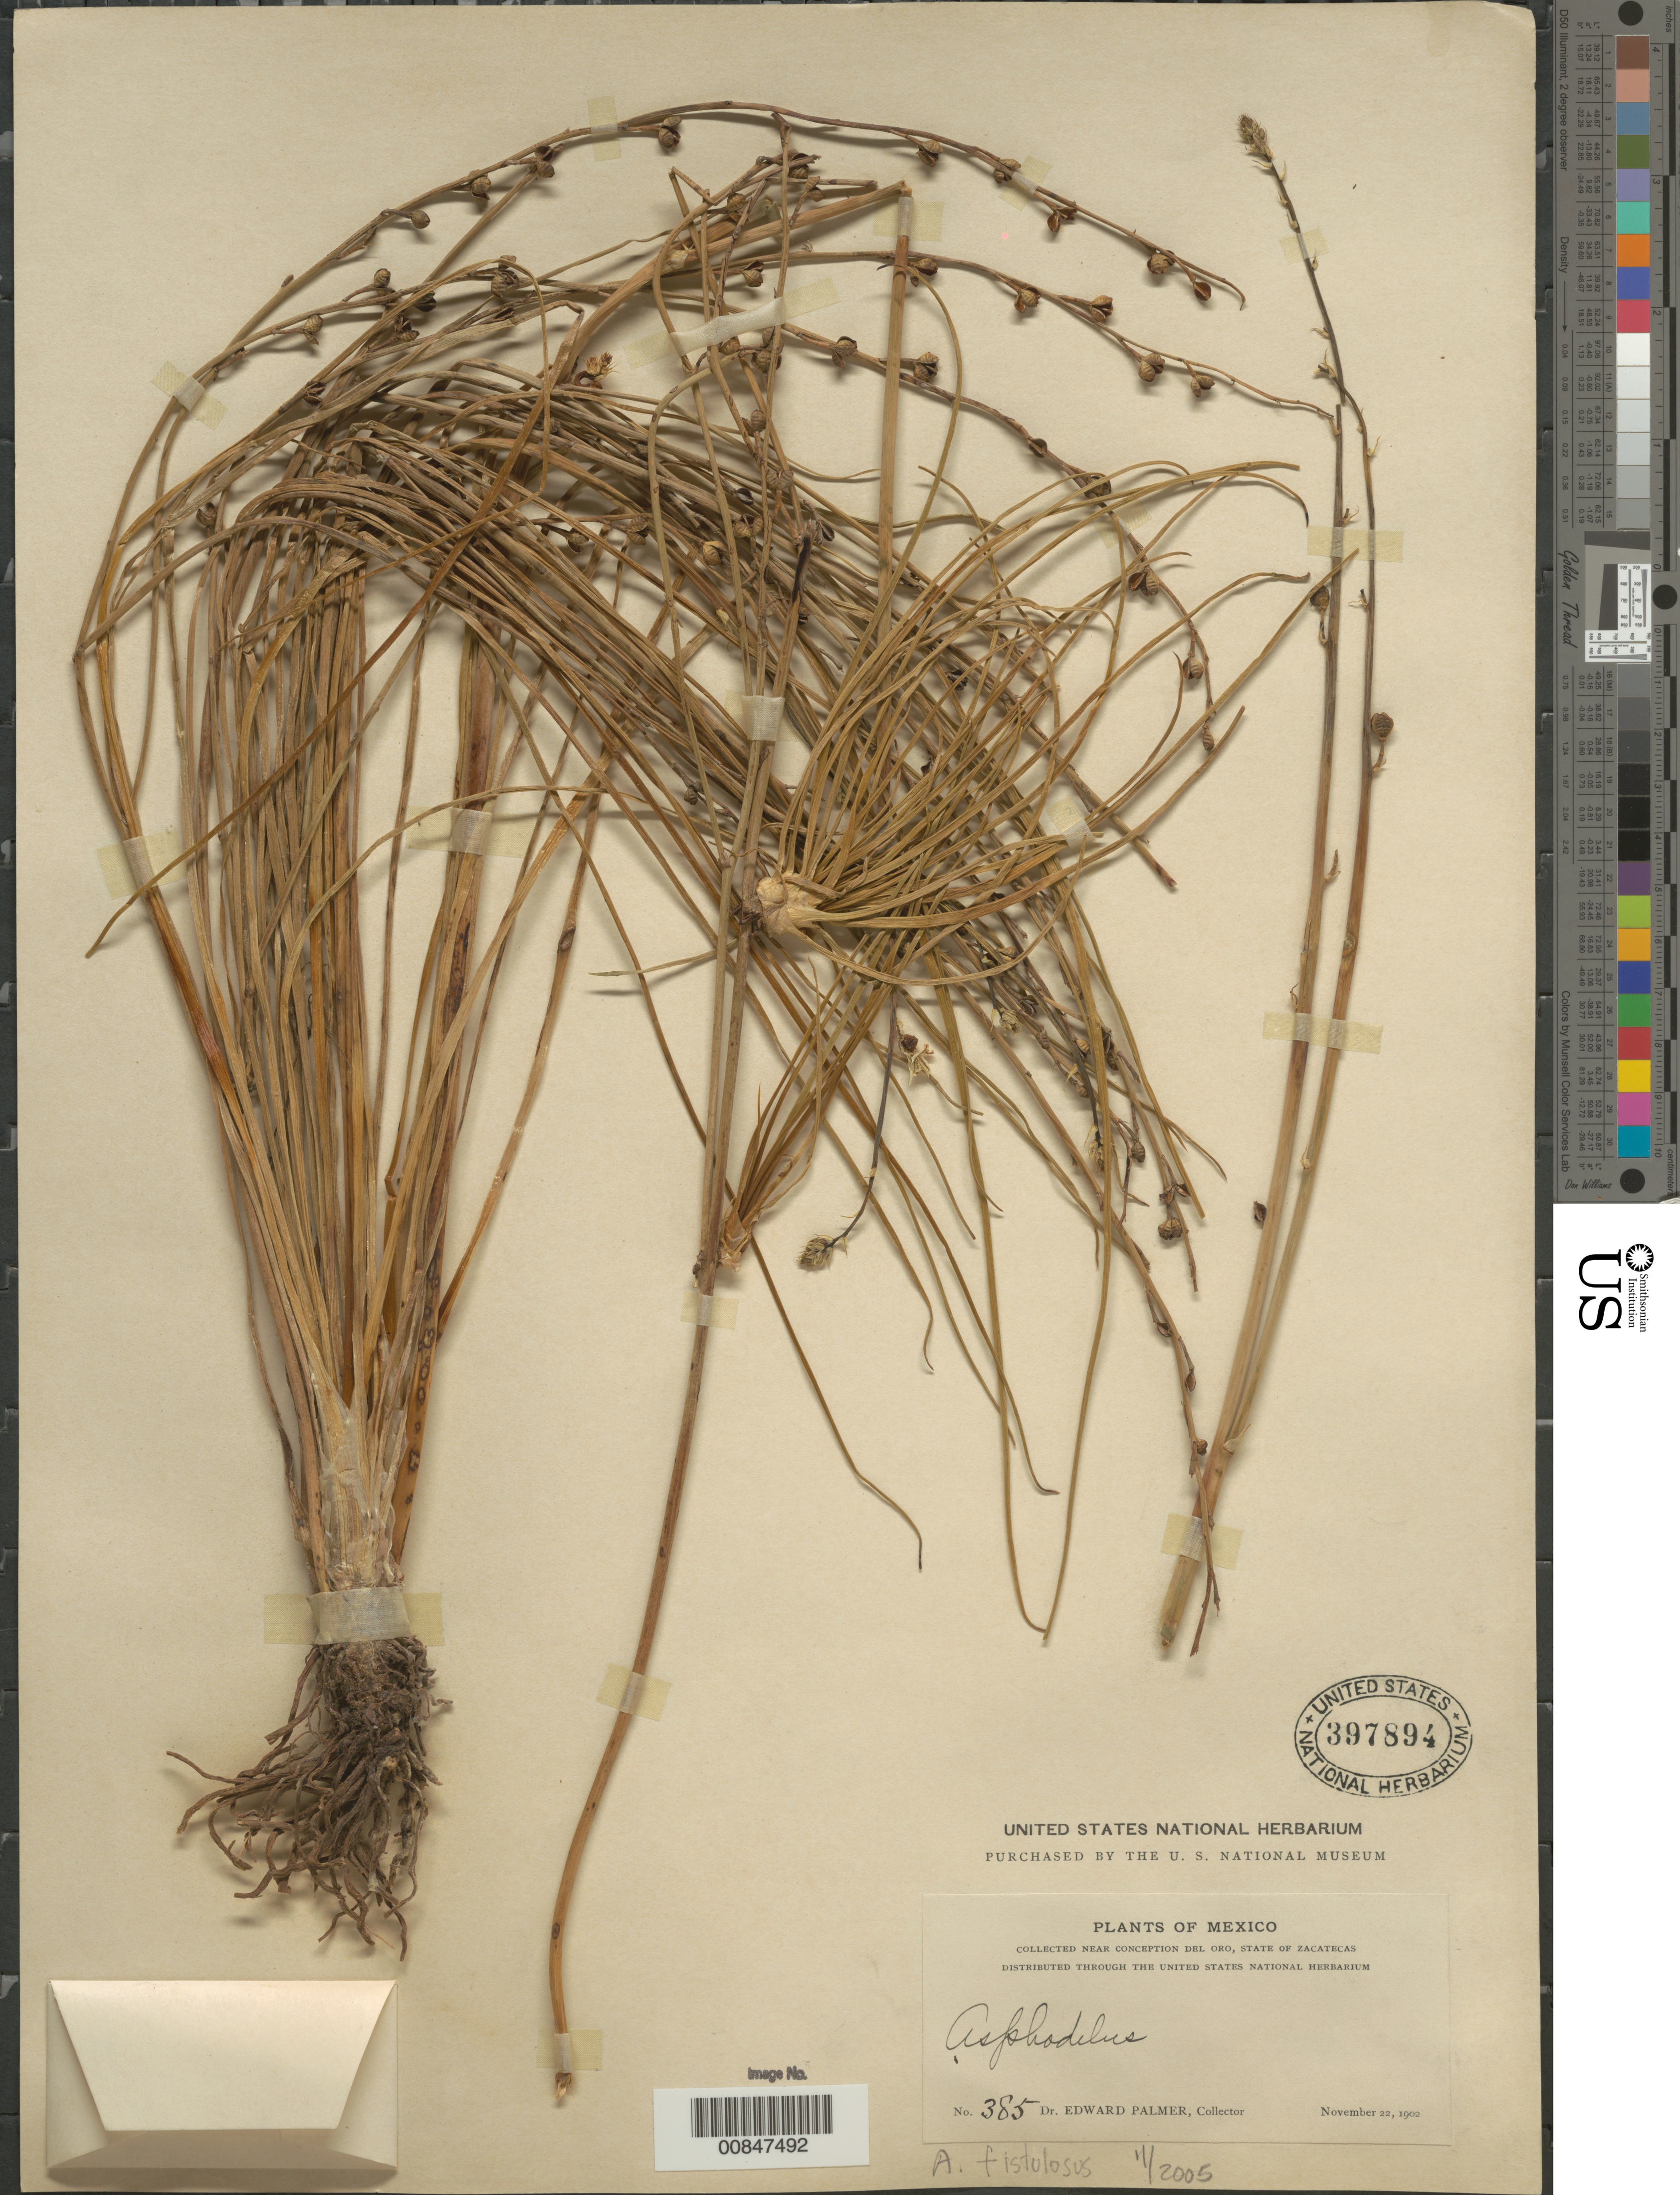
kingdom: Plantae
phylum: Tracheophyta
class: Liliopsida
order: Asparagales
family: Asphodelaceae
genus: Asphodelus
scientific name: Asphodelus fistulosus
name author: L.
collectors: E. Palmer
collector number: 385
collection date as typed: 22 Nov 1902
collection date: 1902-11-22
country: Mexico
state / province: Zacatecas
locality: Near Concepción del Oro, Zacatecas.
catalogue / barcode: US 397894